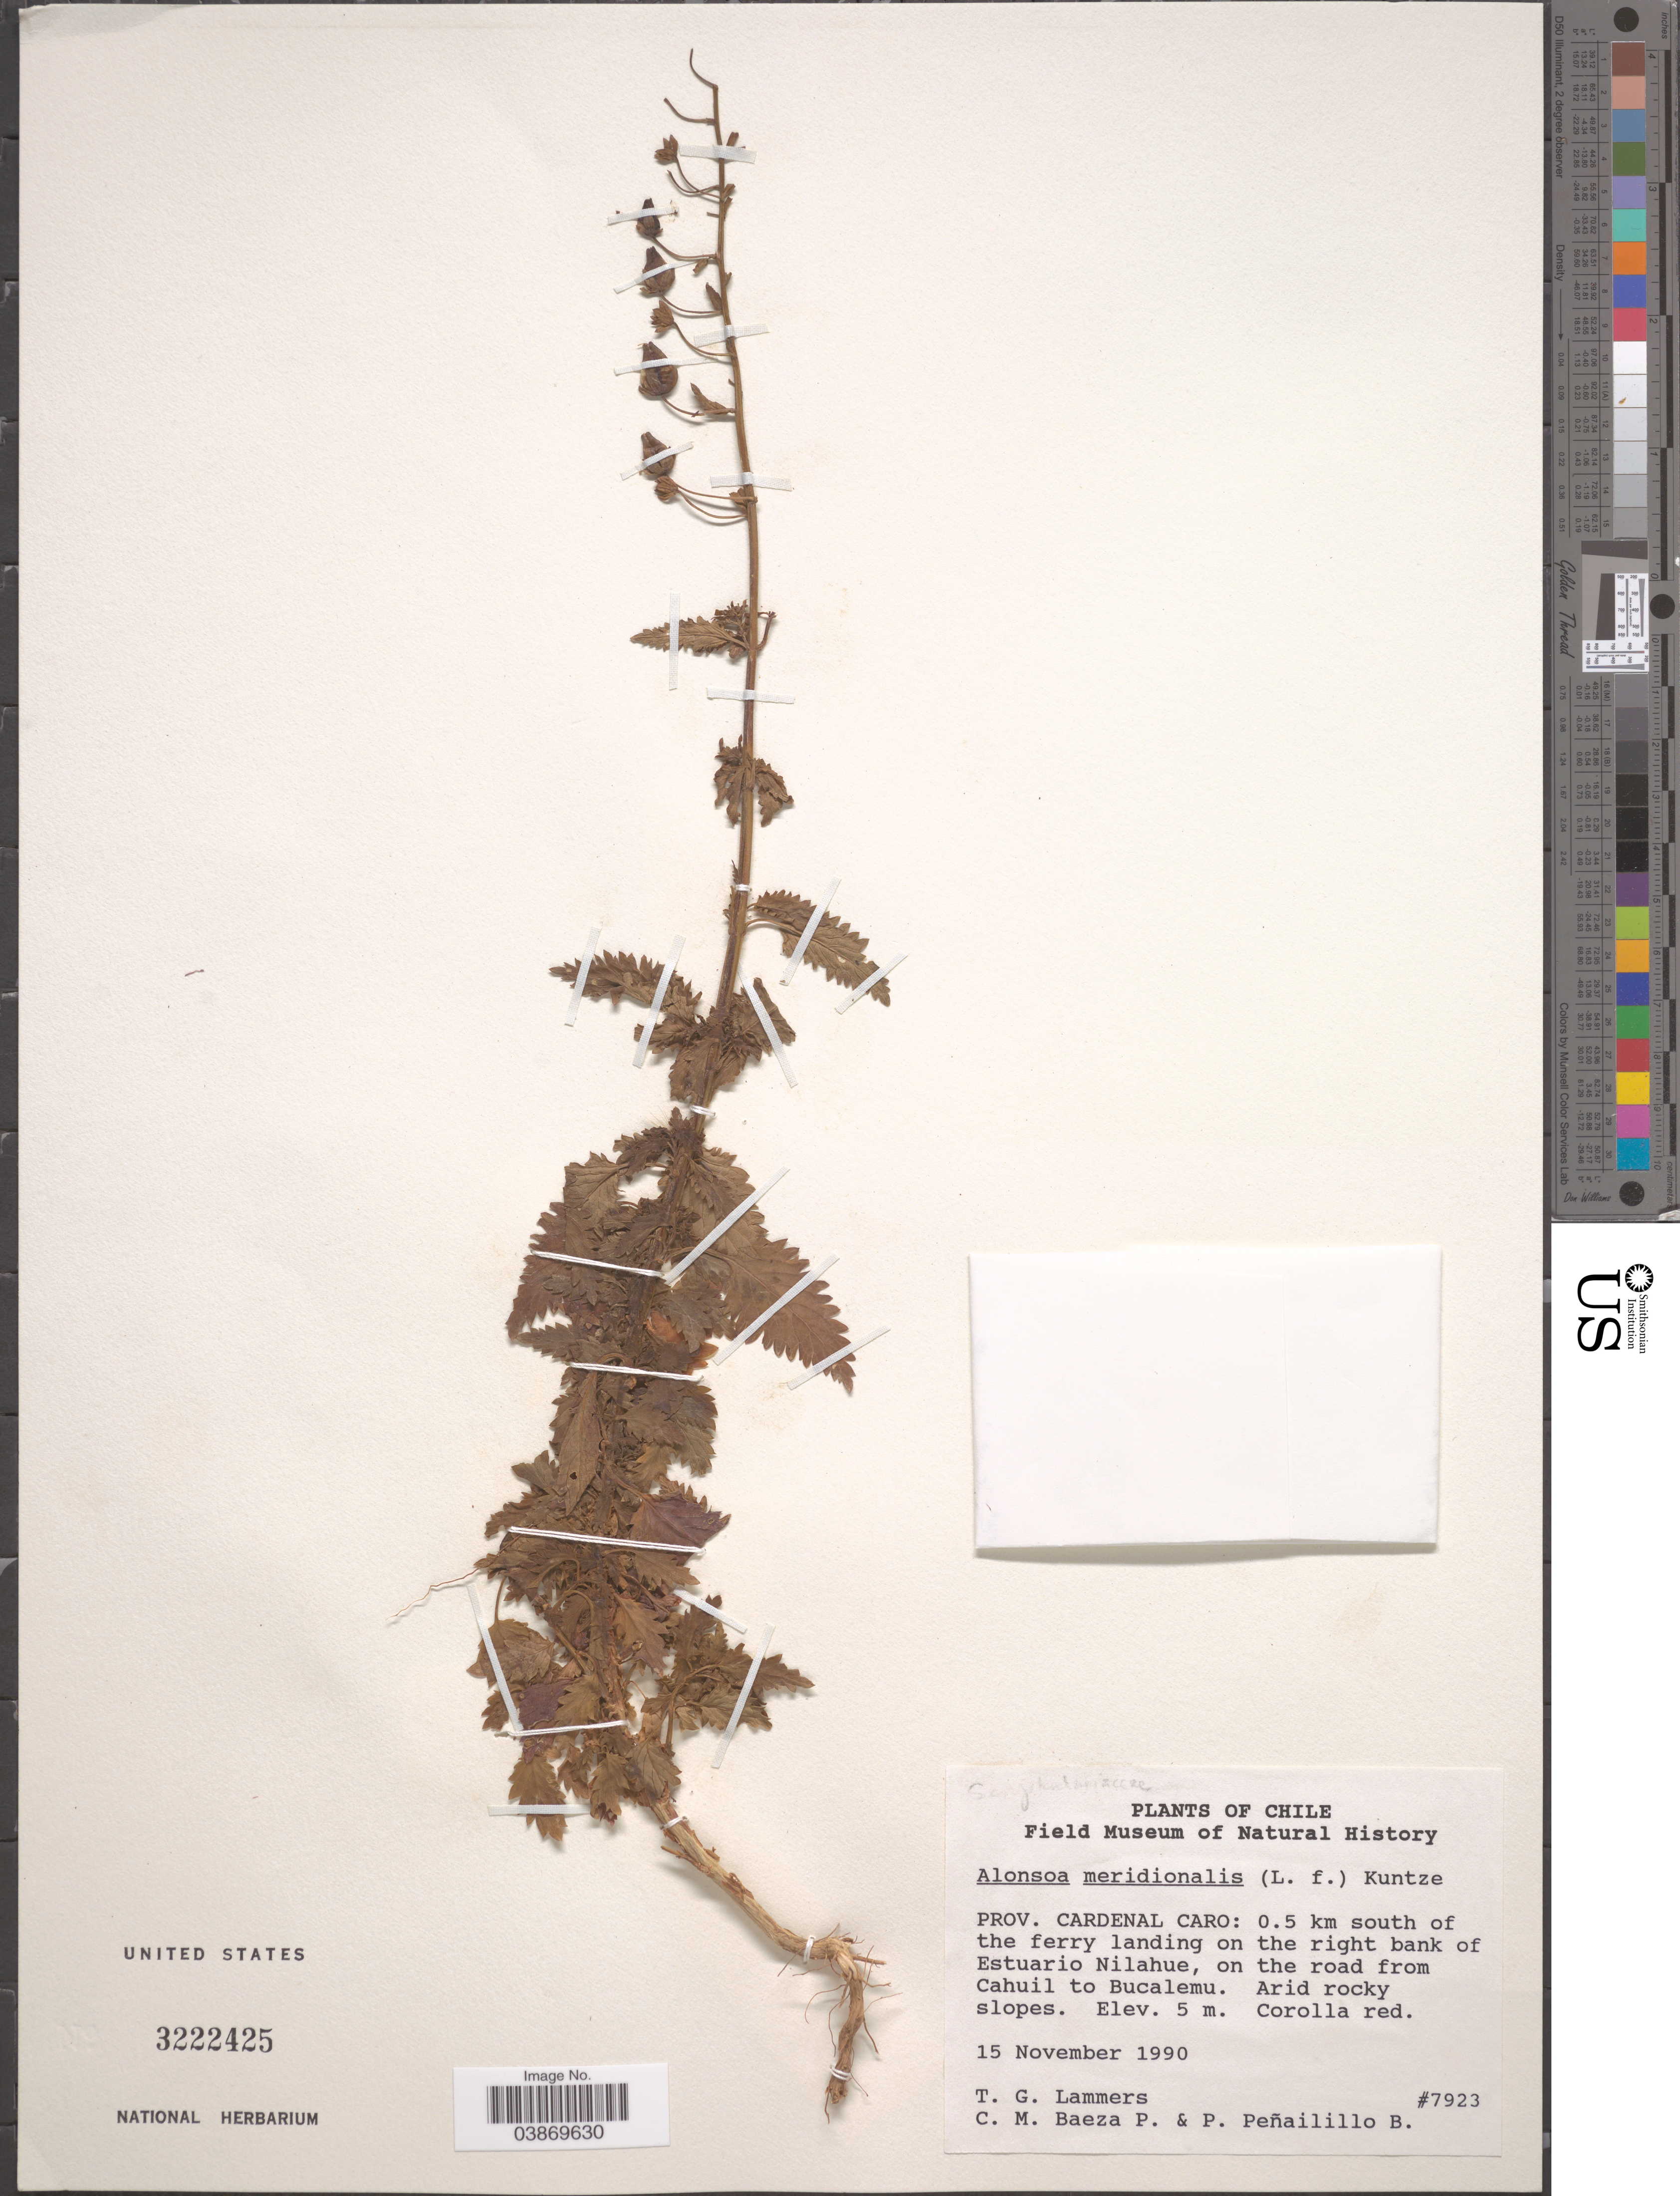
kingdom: Plantae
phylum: Tracheophyta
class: Magnoliopsida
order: Lamiales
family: Scrophulariaceae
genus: Alonsoa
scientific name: Alonsoa meridionalis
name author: (L. f.) Kuntze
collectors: T. Lammers, C. Baeza & P. Peñailillo B.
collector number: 7923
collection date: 1990-11-15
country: Chile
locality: Prov. Cardenal Caro: 0.5 km south of the ferry landing on the right bank of Estuario Nilahue, on the road from Cahuil to Bucalemu.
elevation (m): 5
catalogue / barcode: US 3222425